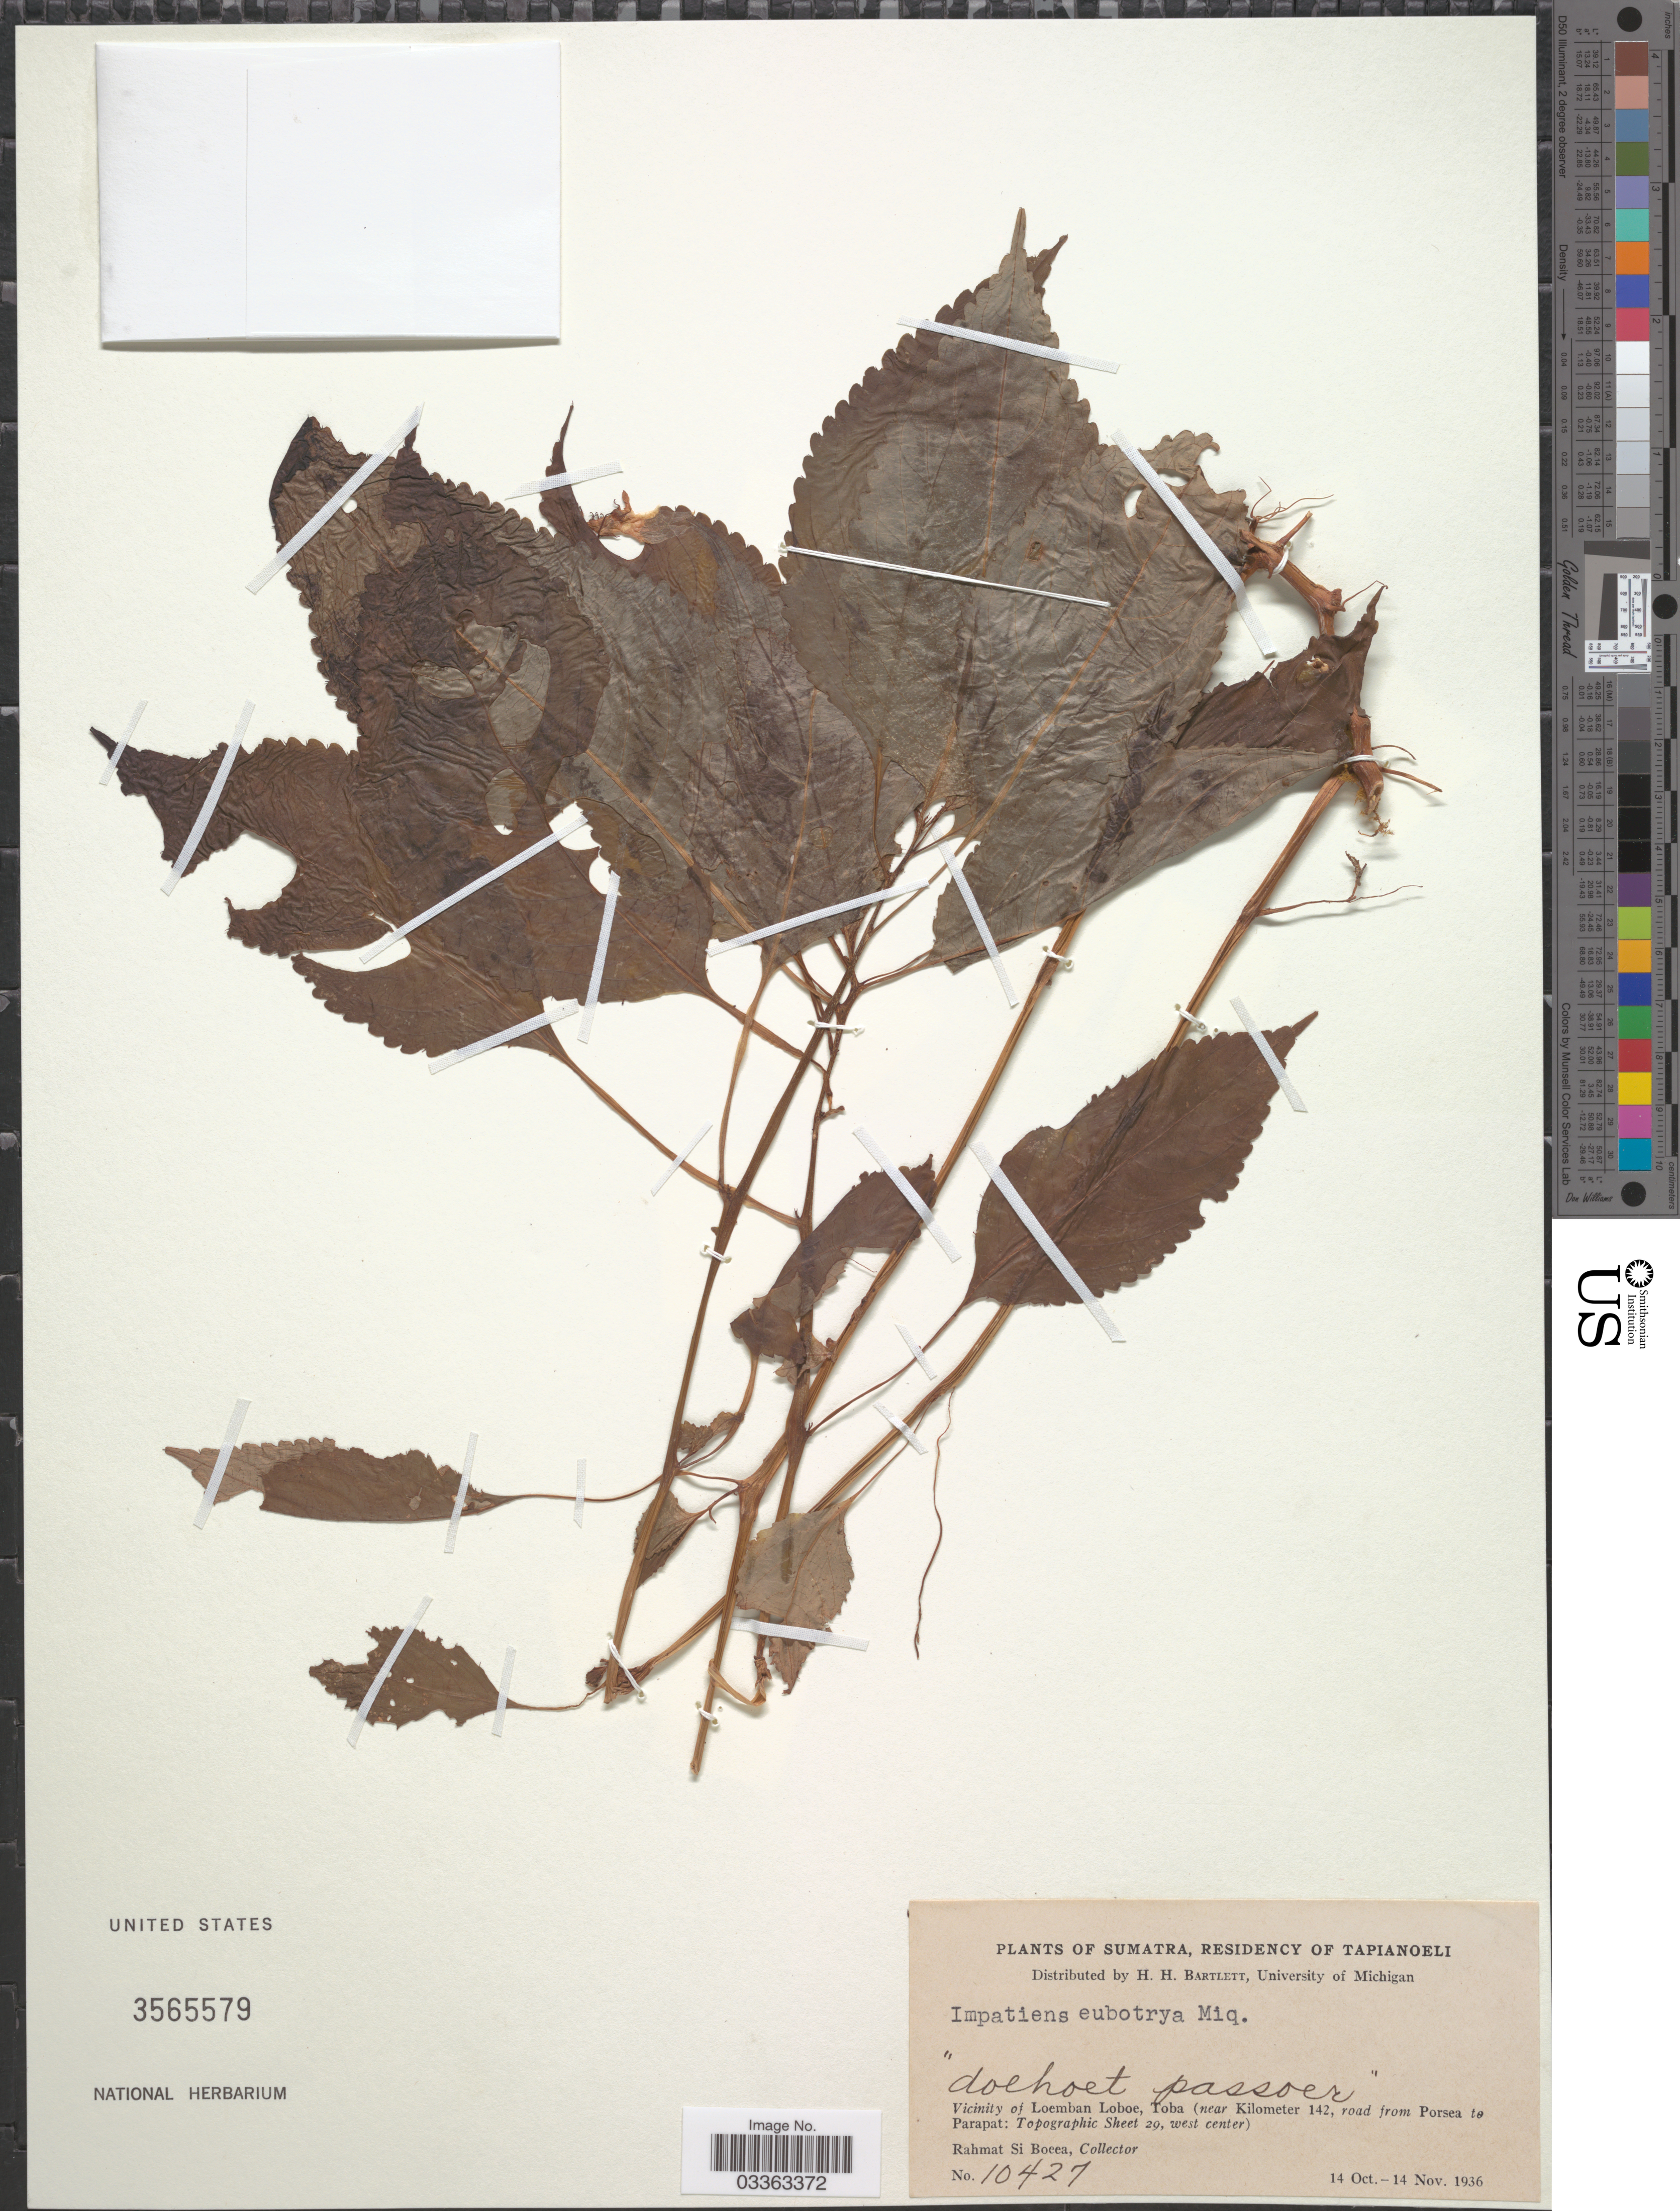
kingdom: Plantae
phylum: Tracheophyta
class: Magnoliopsida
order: Ericales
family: Balsaminaceae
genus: Impatiens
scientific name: Impatiens eubotrya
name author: Miq.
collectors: Rahmat Si Boeea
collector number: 10427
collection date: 1936-10-14/1936-11-14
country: Indonesia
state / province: Sumatra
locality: Residency of Tapianoeli. Vicinity of Loemban Loboe, Toba (near Kilometer 142, road from Porsea to Parapat: Topographic Sheet 29, west center).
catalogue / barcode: US 3565579